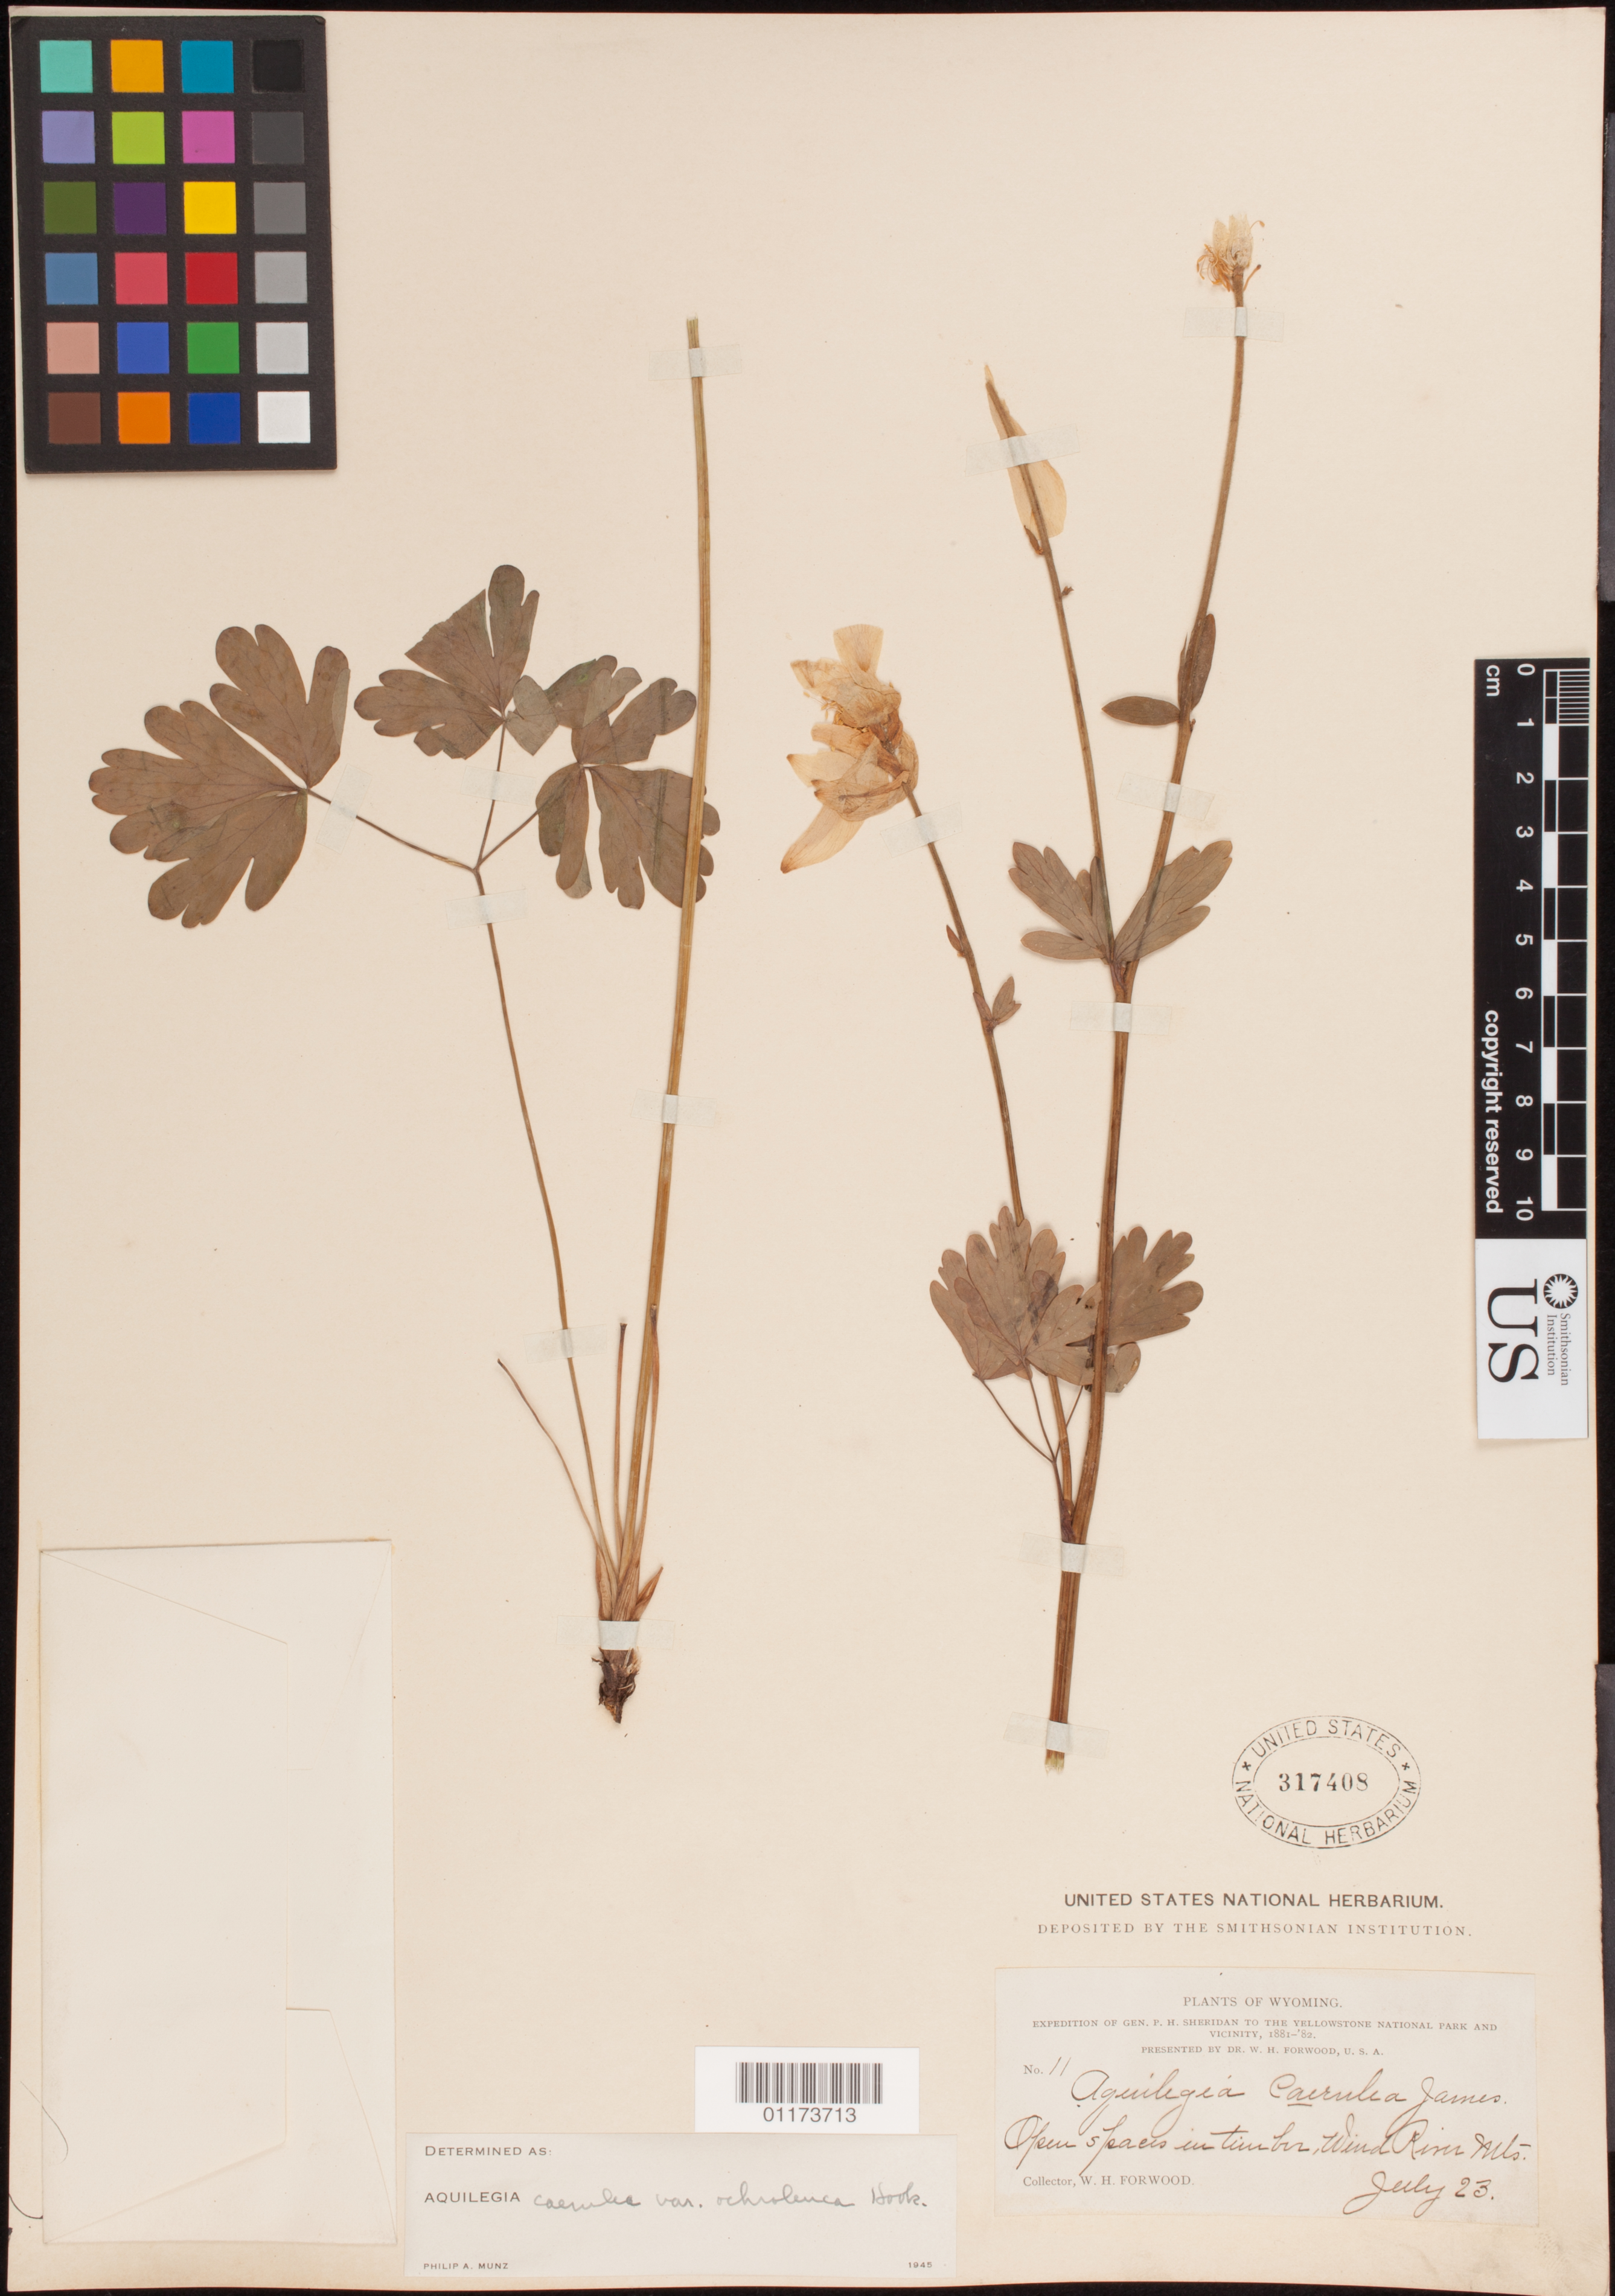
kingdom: Plantae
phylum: Tracheophyta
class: Magnoliopsida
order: Ranunculales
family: Ranunculaceae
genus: Aquilegia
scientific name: Aquilegia coerulea var. ochroleuca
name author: Hook.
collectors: W. Forwood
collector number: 11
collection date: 1881-07-23 or 1882-07-23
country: United States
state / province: Wyoming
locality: Wind River Mts.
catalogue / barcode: US 317408